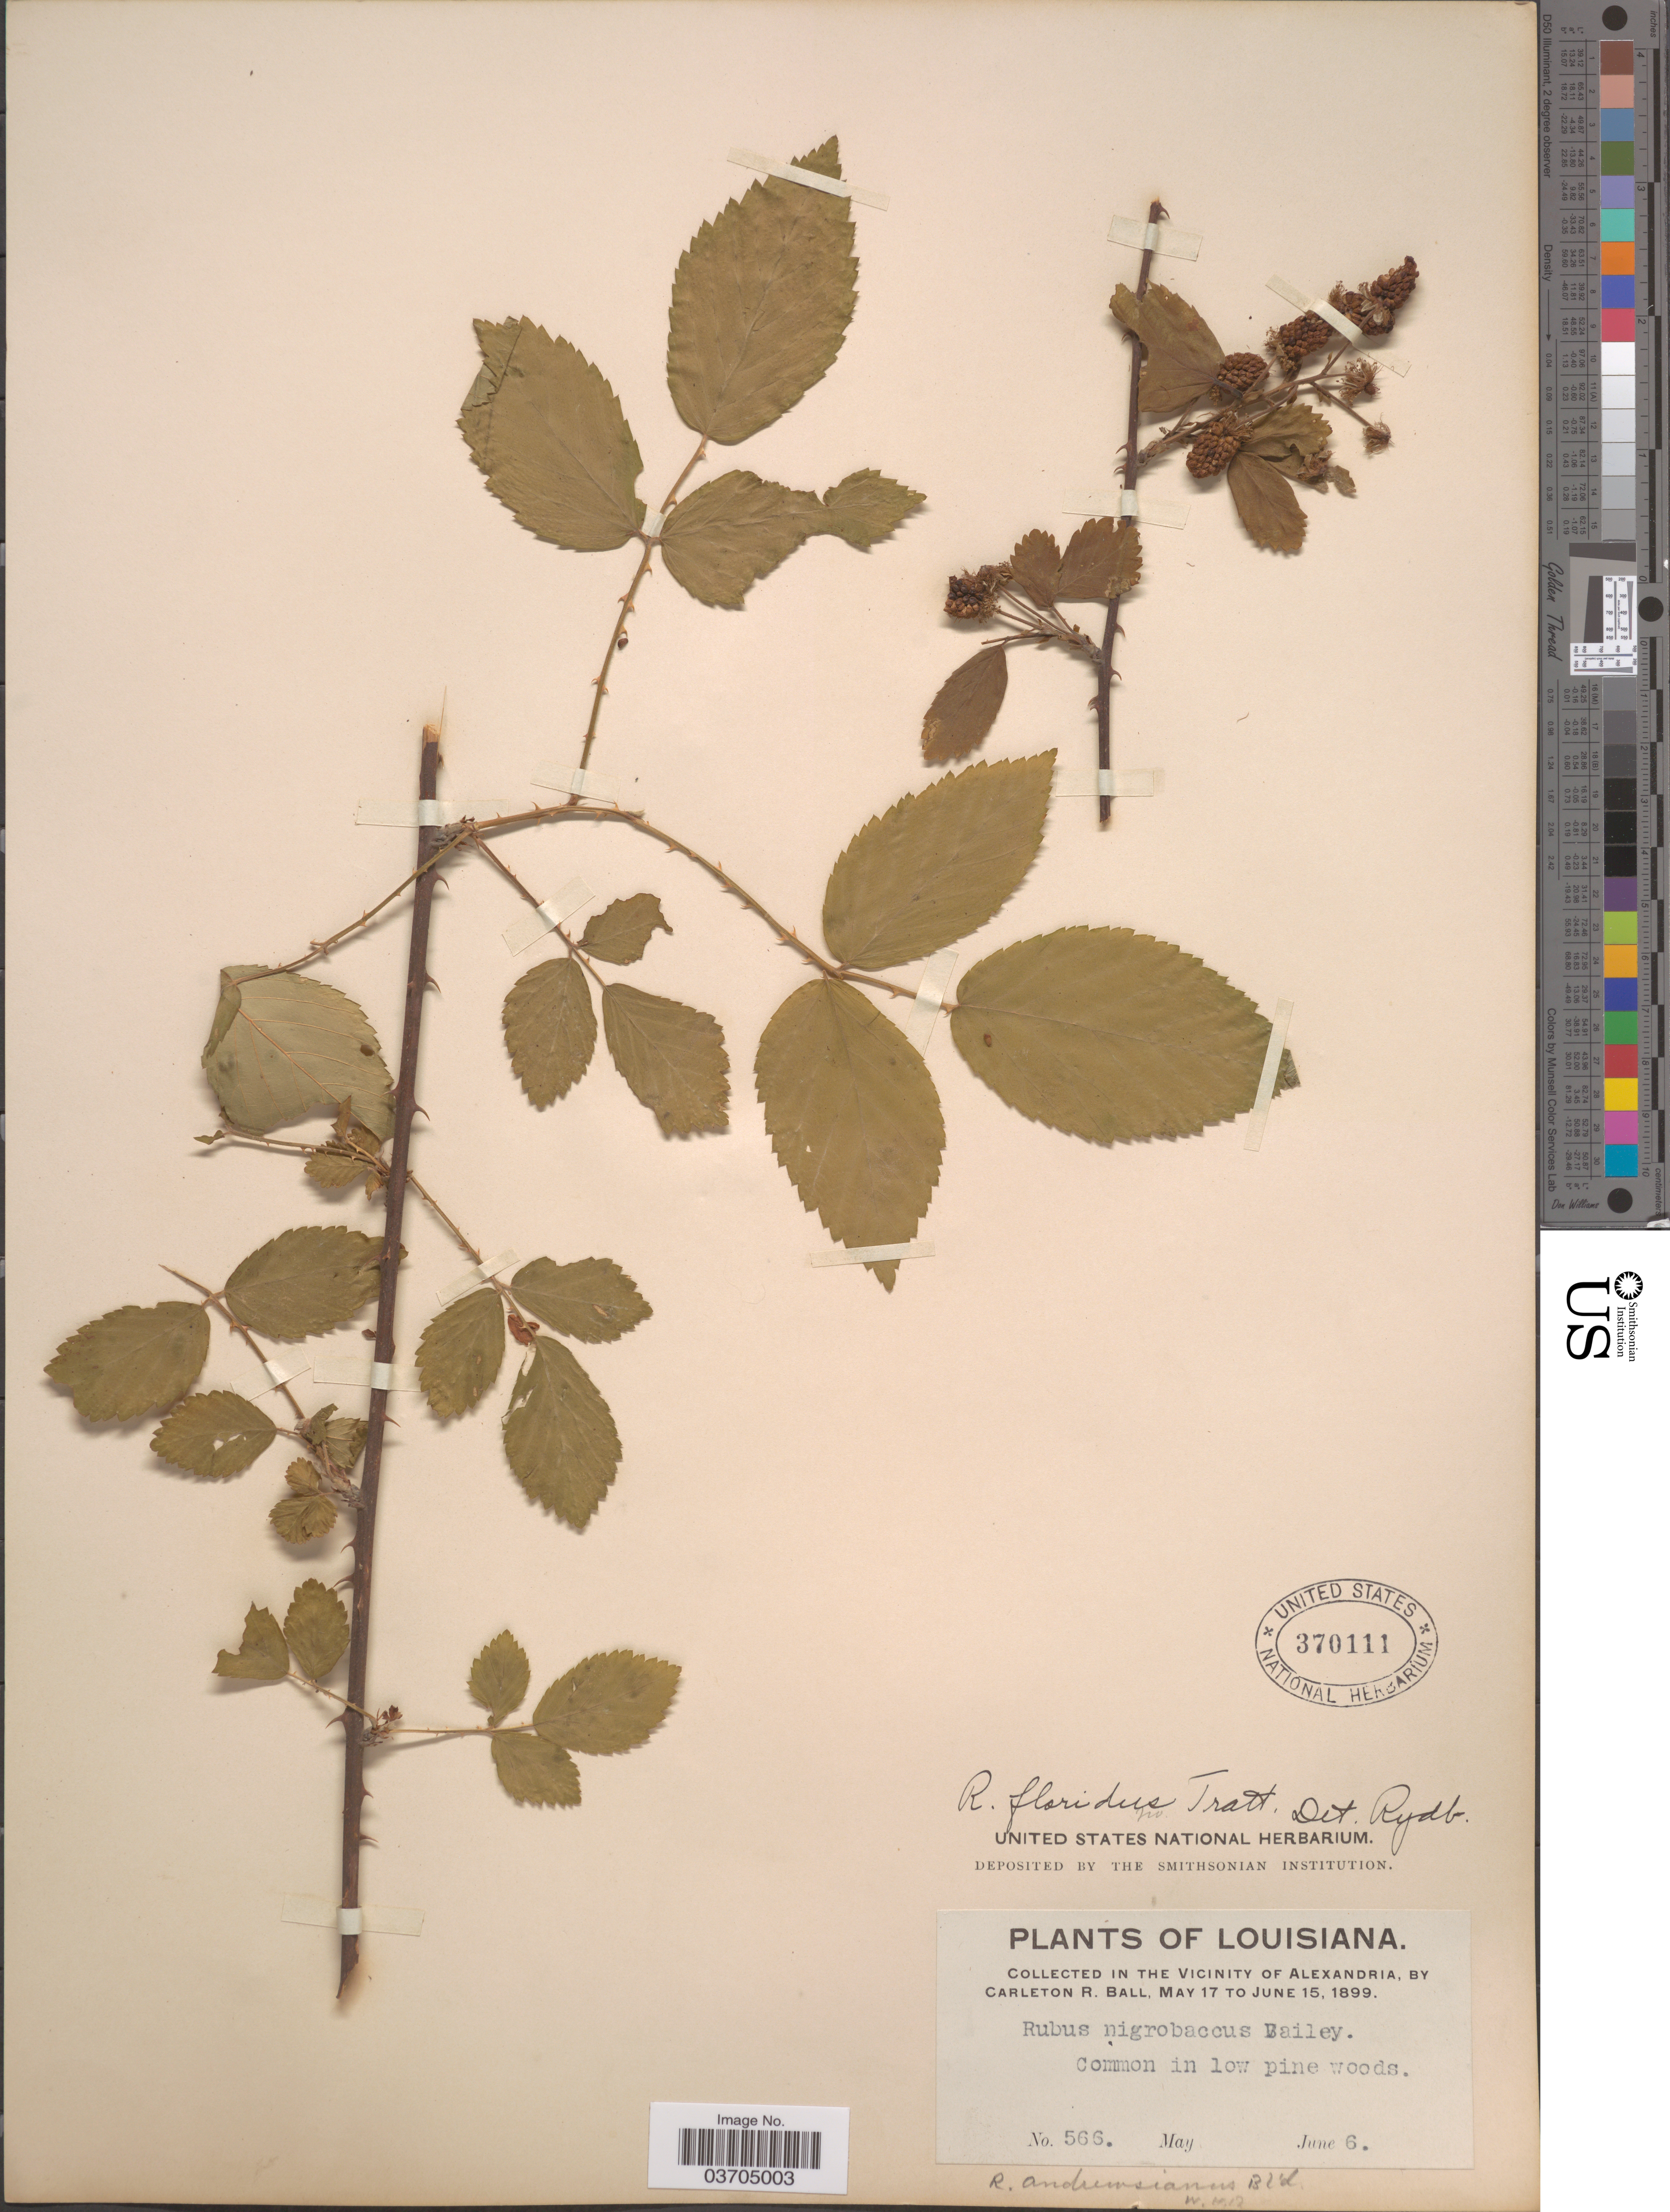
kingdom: Plantae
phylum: Tracheophyta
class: Magnoliopsida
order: Rosales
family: Rosaceae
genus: Rubus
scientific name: Rubus floridus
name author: Tratt.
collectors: C. R. Ball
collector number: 566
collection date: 1899-06-06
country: United States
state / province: Louisiana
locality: The vicinity of Alexandria.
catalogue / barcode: US 370111